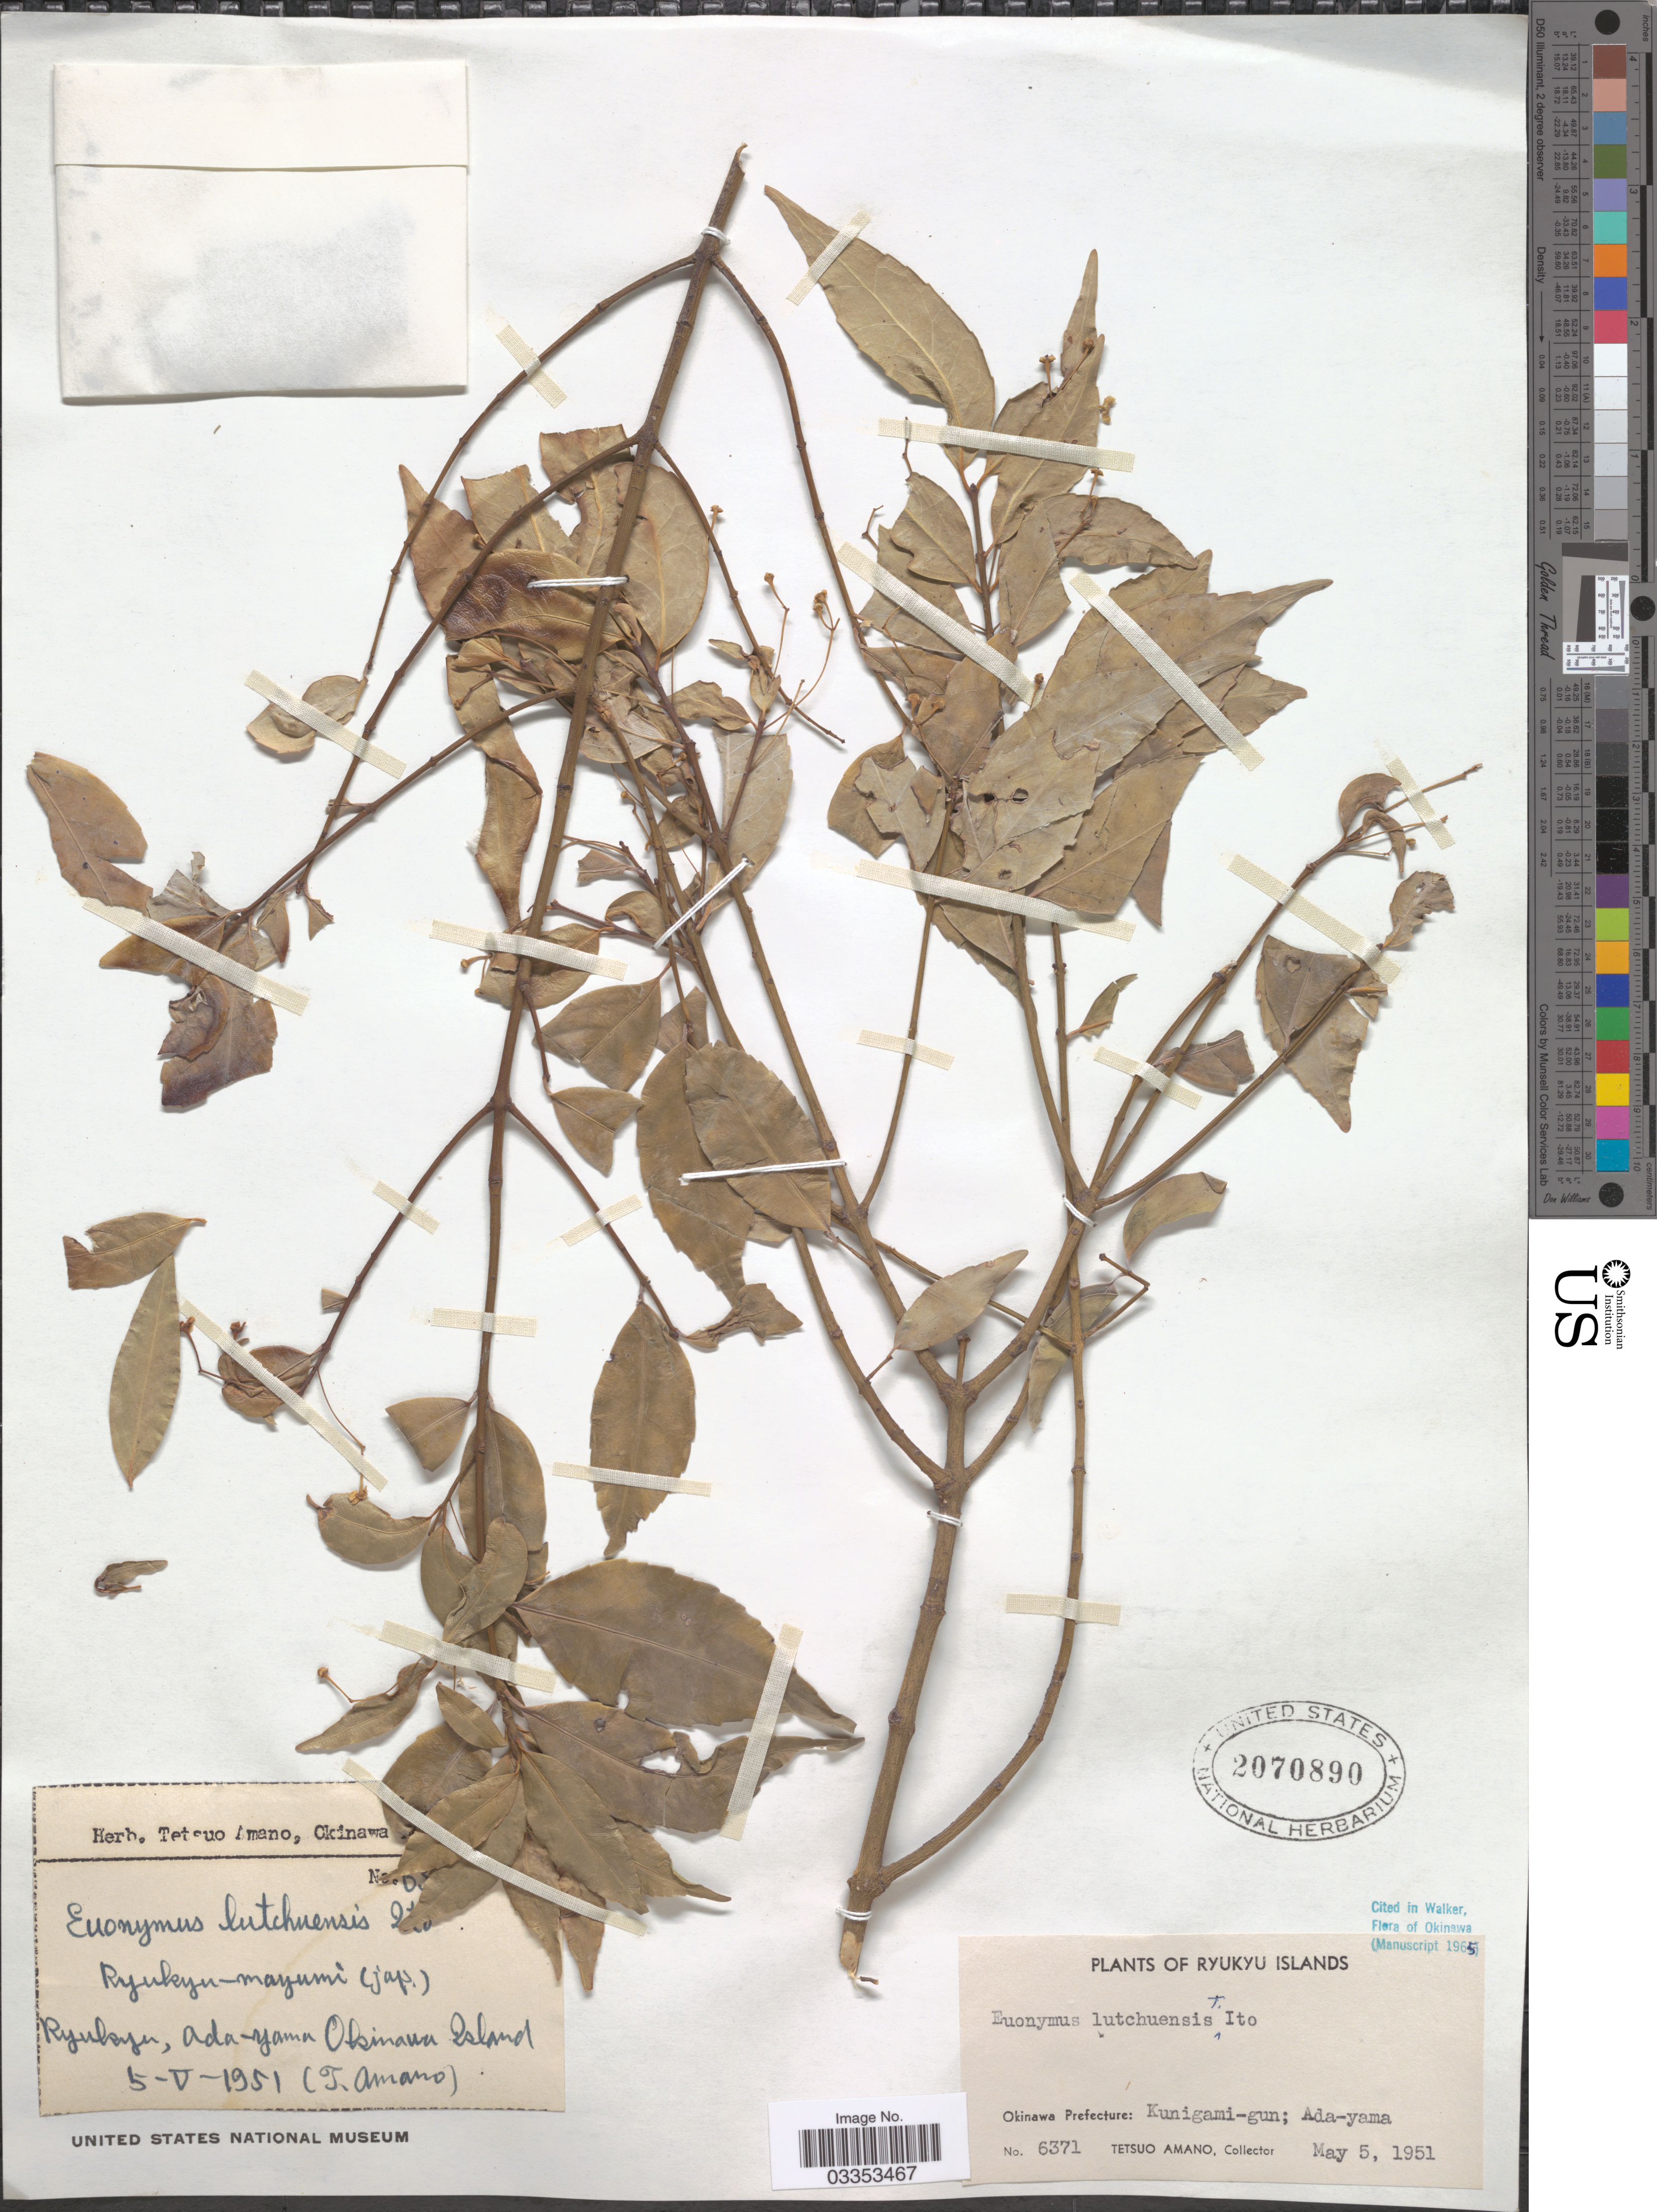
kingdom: Plantae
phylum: Tracheophyta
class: Magnoliopsida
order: Celastrales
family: Celastraceae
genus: Euonymus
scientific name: Euonymus lutchuensis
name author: T. Itô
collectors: T. Amano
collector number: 6371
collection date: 1951-05-05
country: Japan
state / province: Okinawa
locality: Ryukyu Islands. Okinawa Prefecture: Kunigami-gun; Ada-yama.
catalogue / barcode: US 2070890